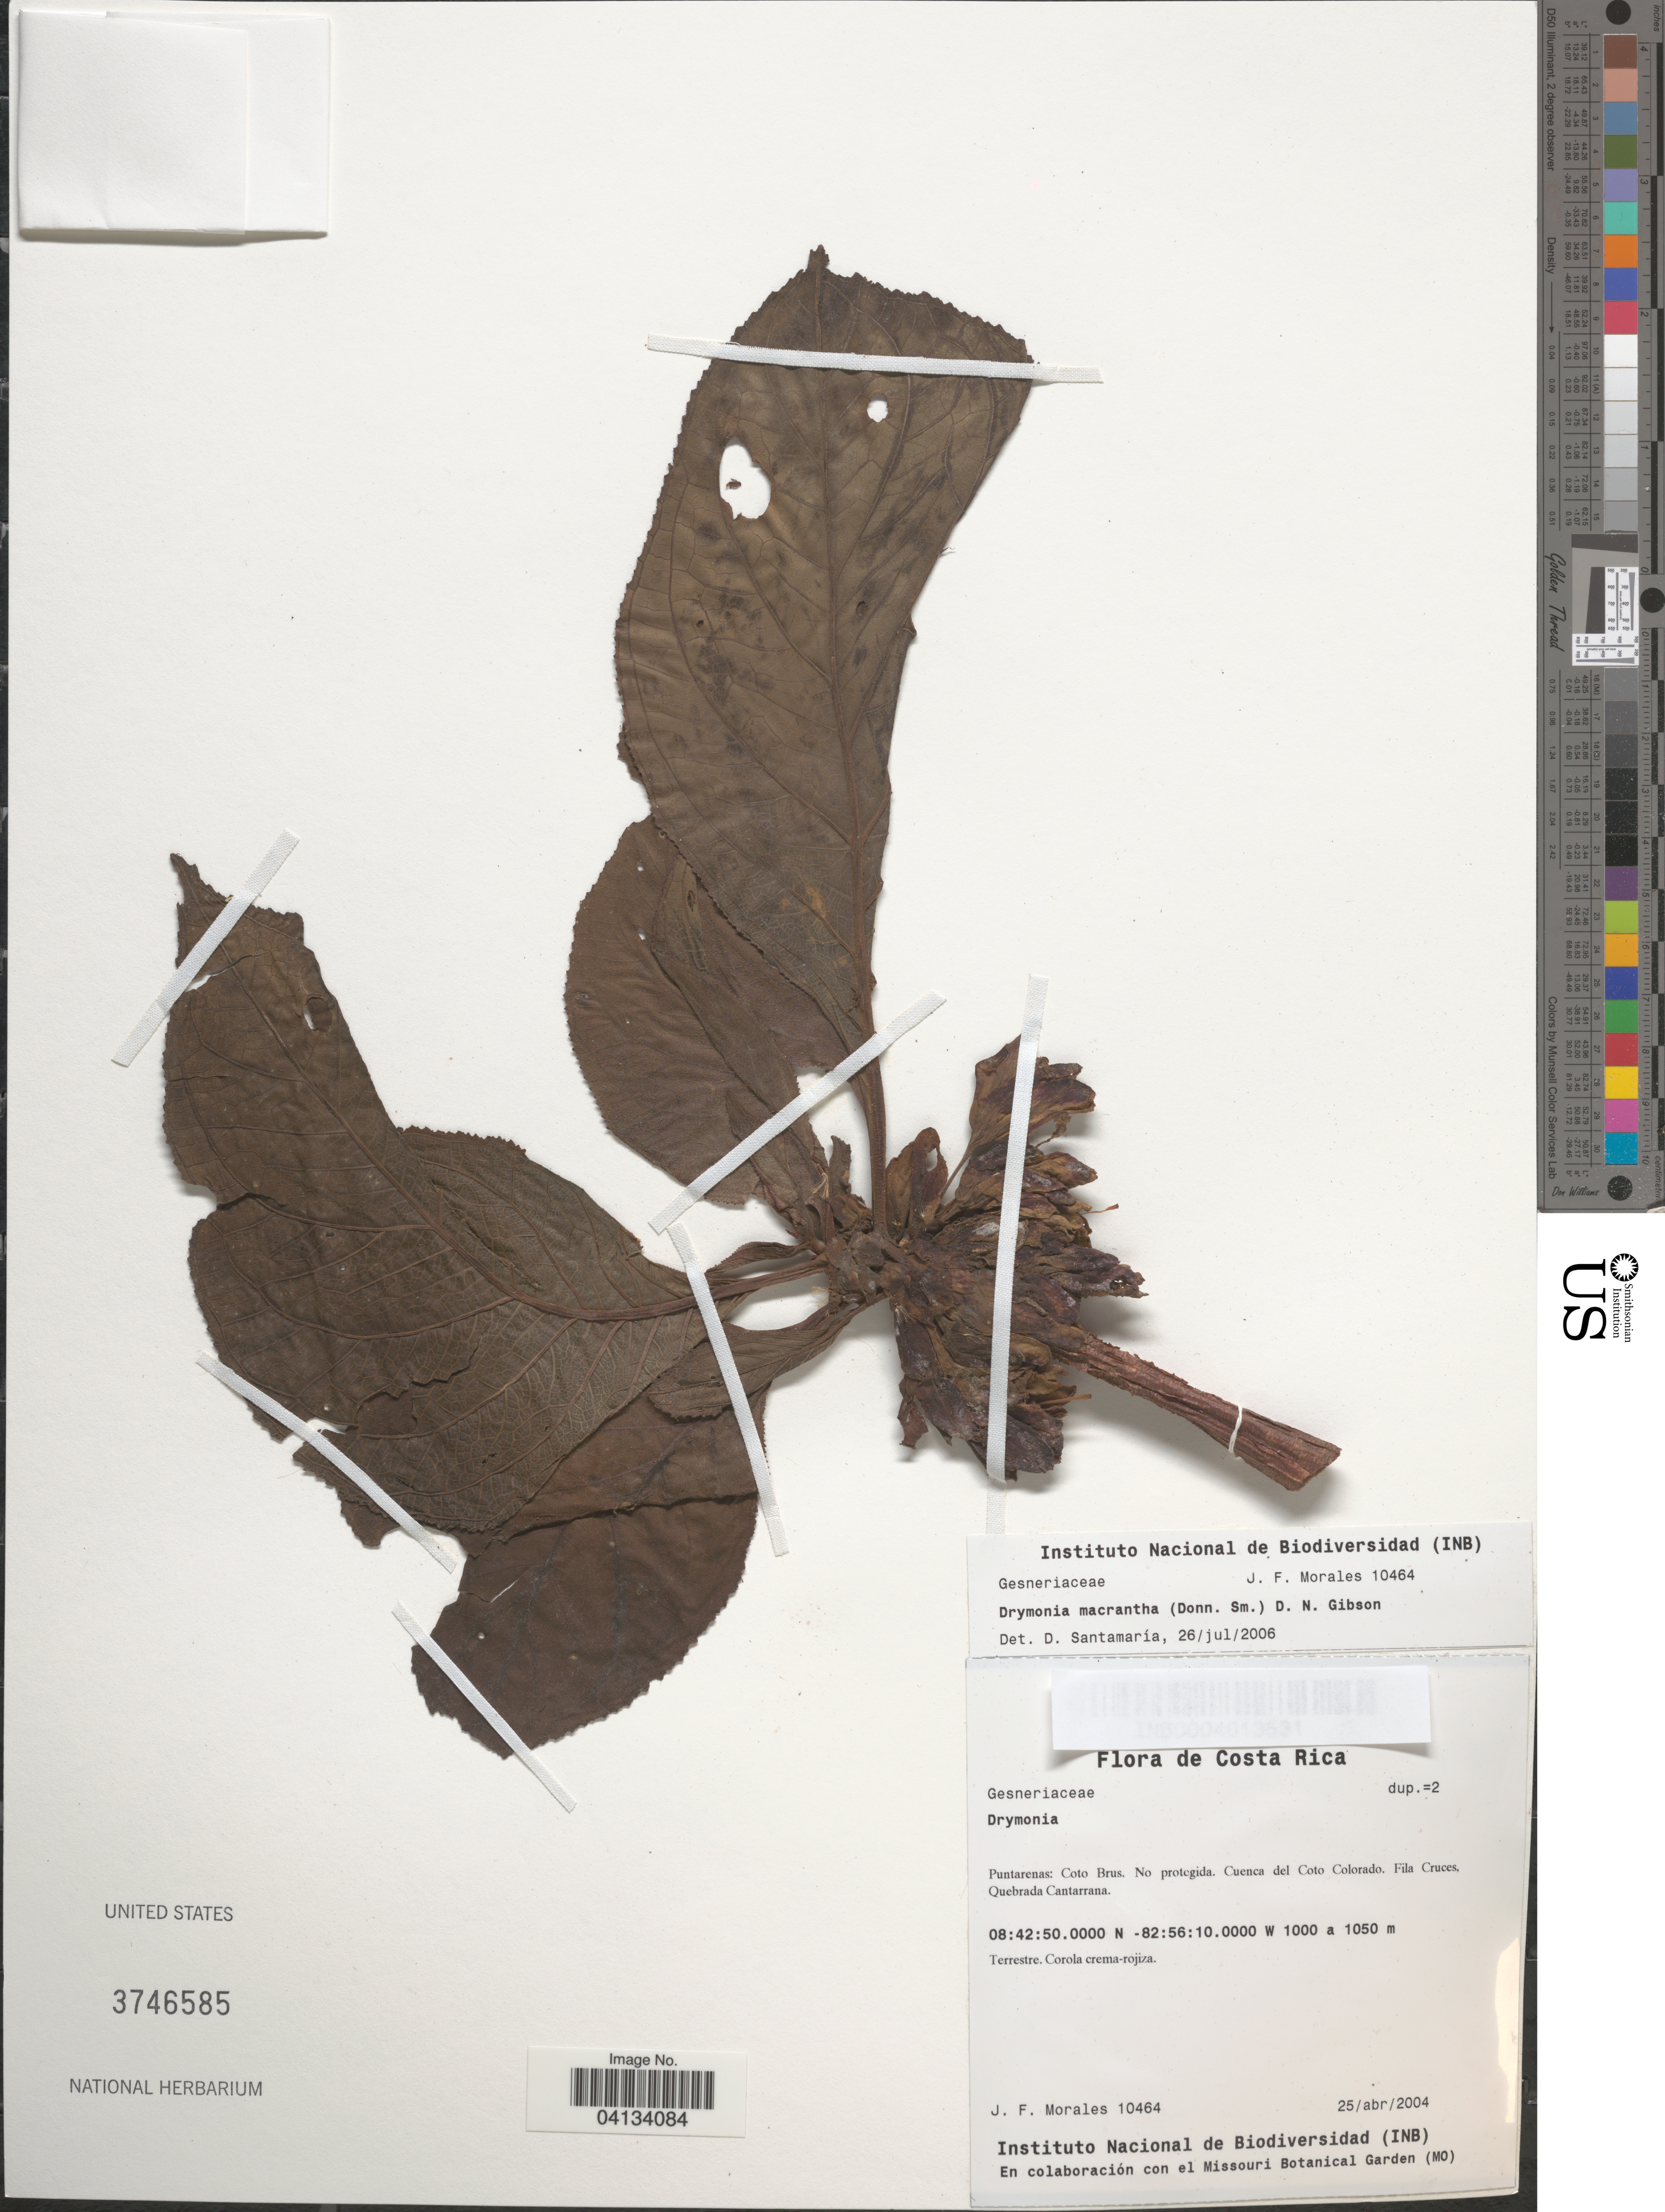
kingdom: Plantae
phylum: Tracheophyta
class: Magnoliopsida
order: Lamiales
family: Gesneriaceae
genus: Drymonia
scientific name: Drymonia macrantha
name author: (Donn. Sm.) D.N. Gibson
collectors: J. Morales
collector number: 10464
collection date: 2004-04-25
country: Costa Rica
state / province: Puntarenas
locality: Coto Brus. Cuenca del Coto Colorado. Fila Cruces, Quebrada Cantarrana.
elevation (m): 1000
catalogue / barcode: US 3746585